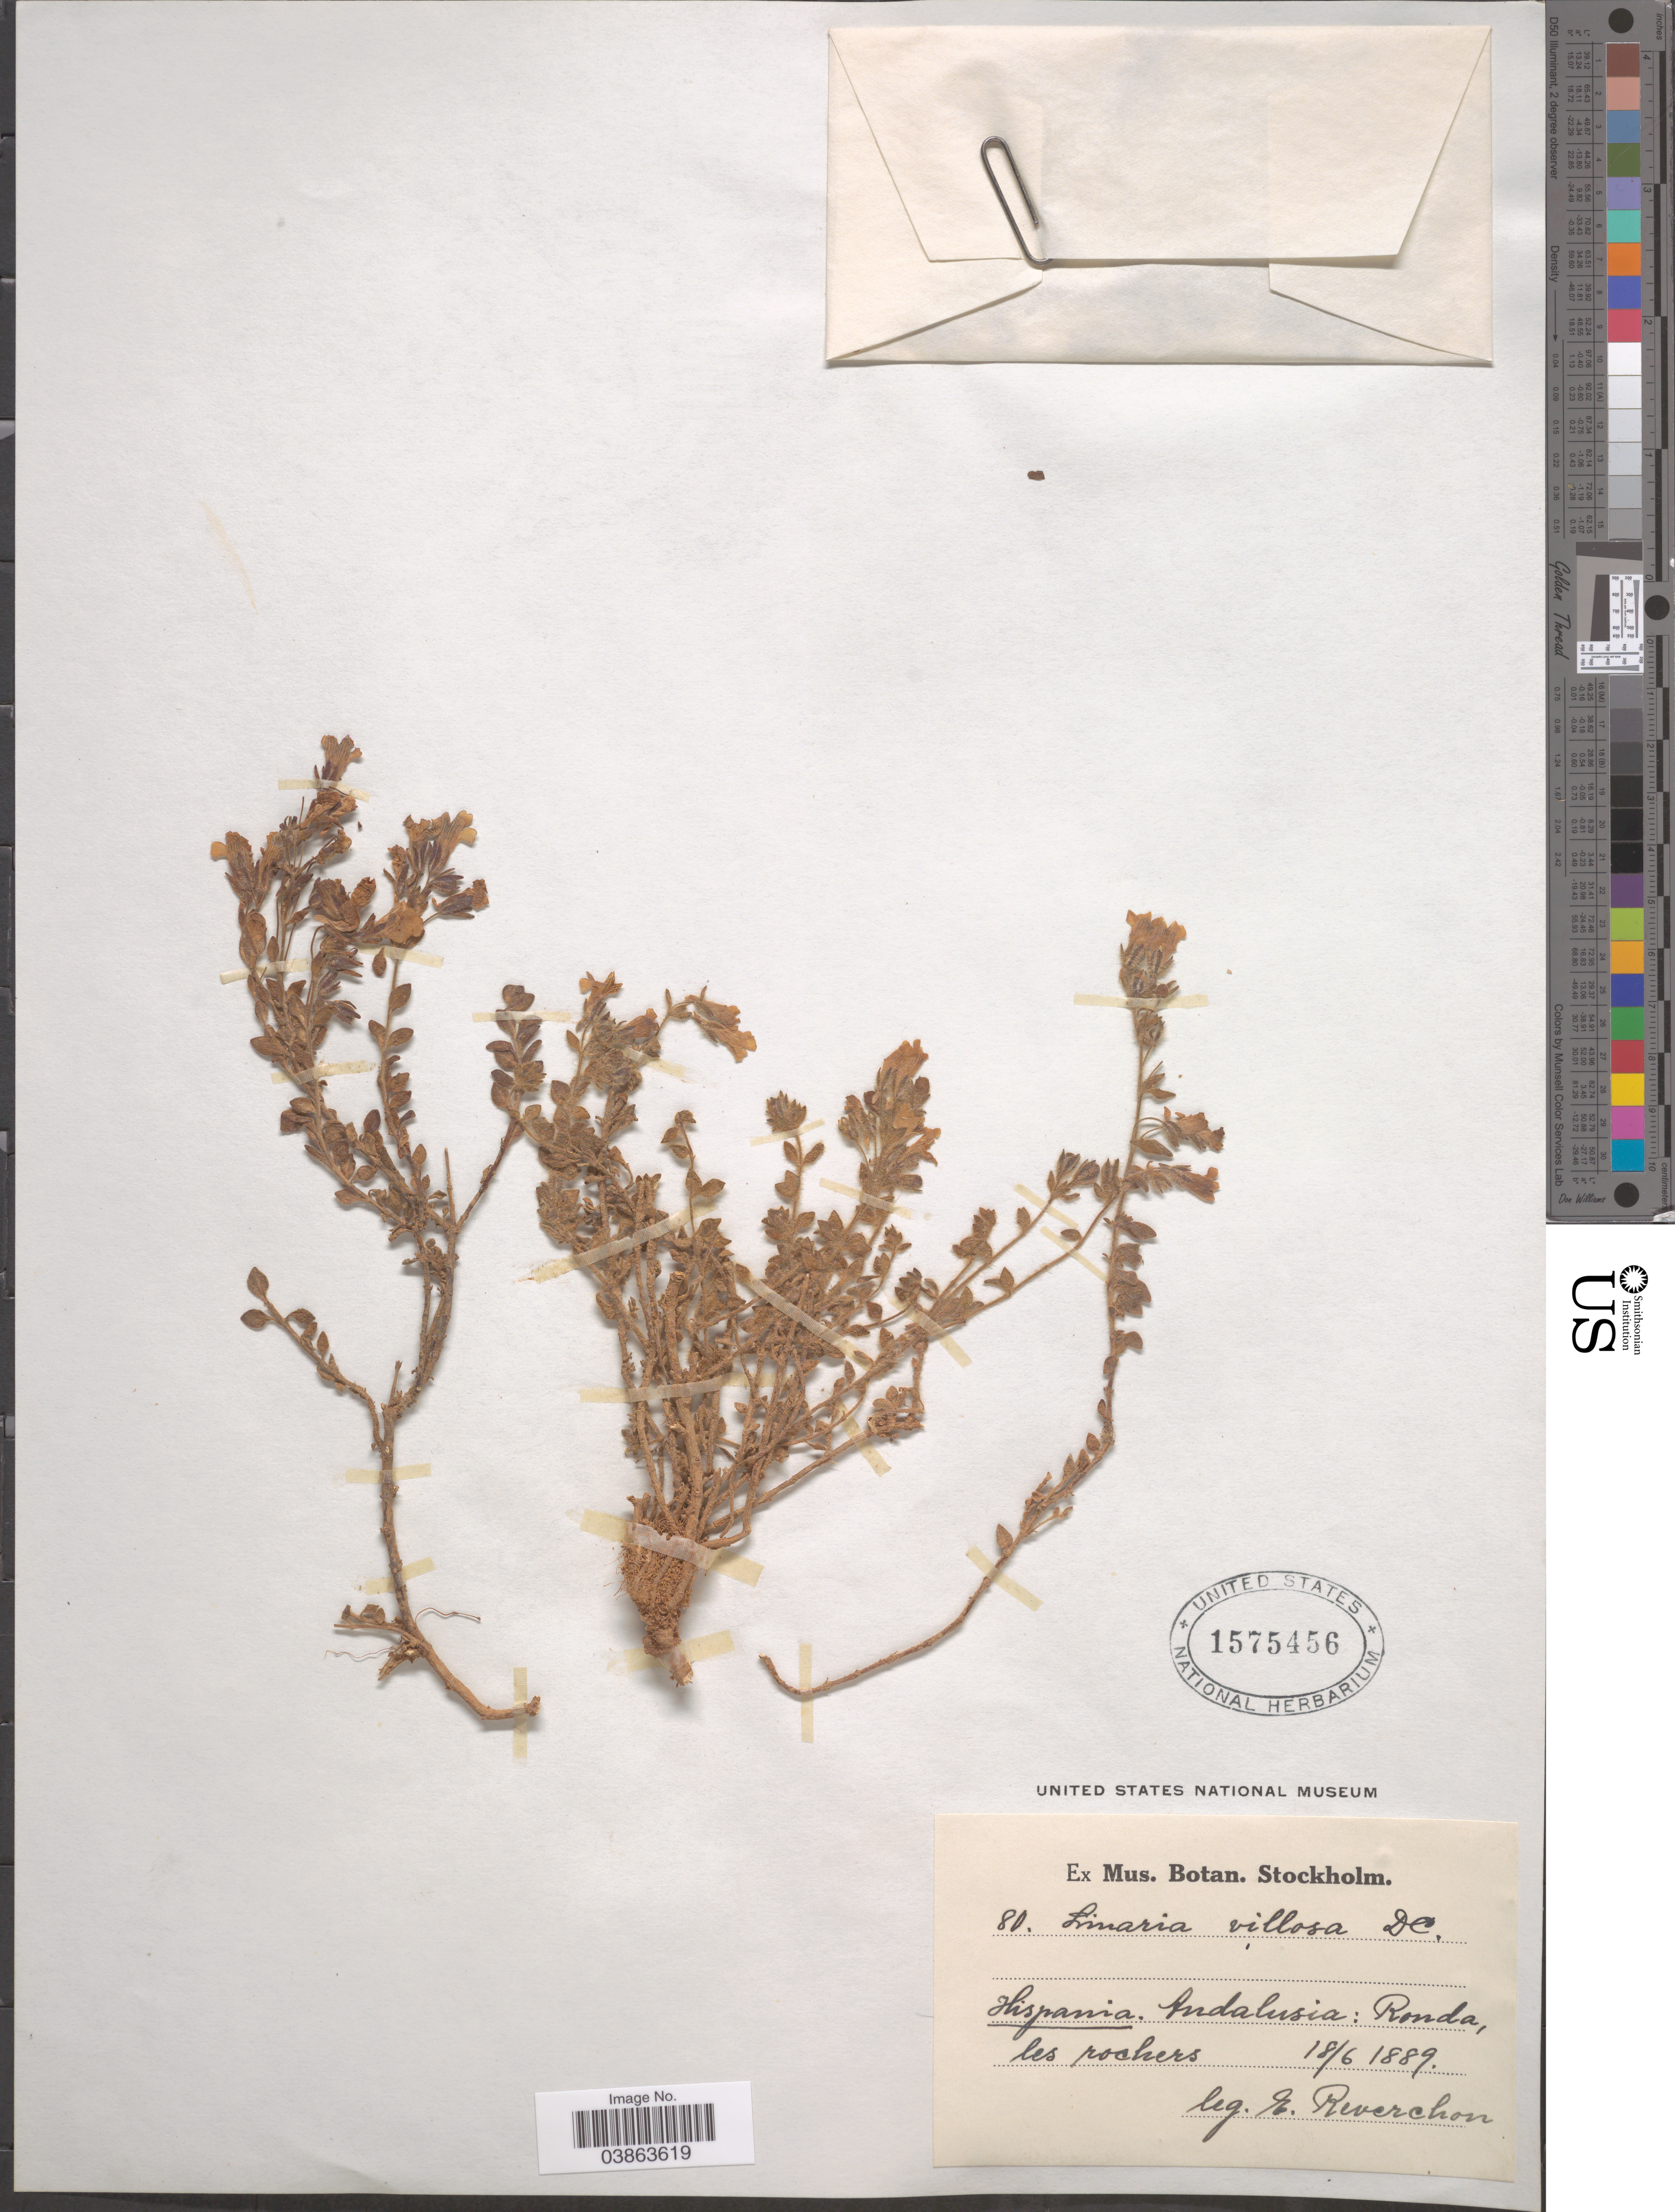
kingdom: Plantae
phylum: Tracheophyta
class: Magnoliopsida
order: Lamiales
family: Plantaginaceae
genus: Linaria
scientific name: Linaria villosa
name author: (L.) DC.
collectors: E. Reverchon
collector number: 80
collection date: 1889-06-18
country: Spain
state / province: Andalucía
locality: Hispania. Andalusia: Ronda.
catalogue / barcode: US 1575456